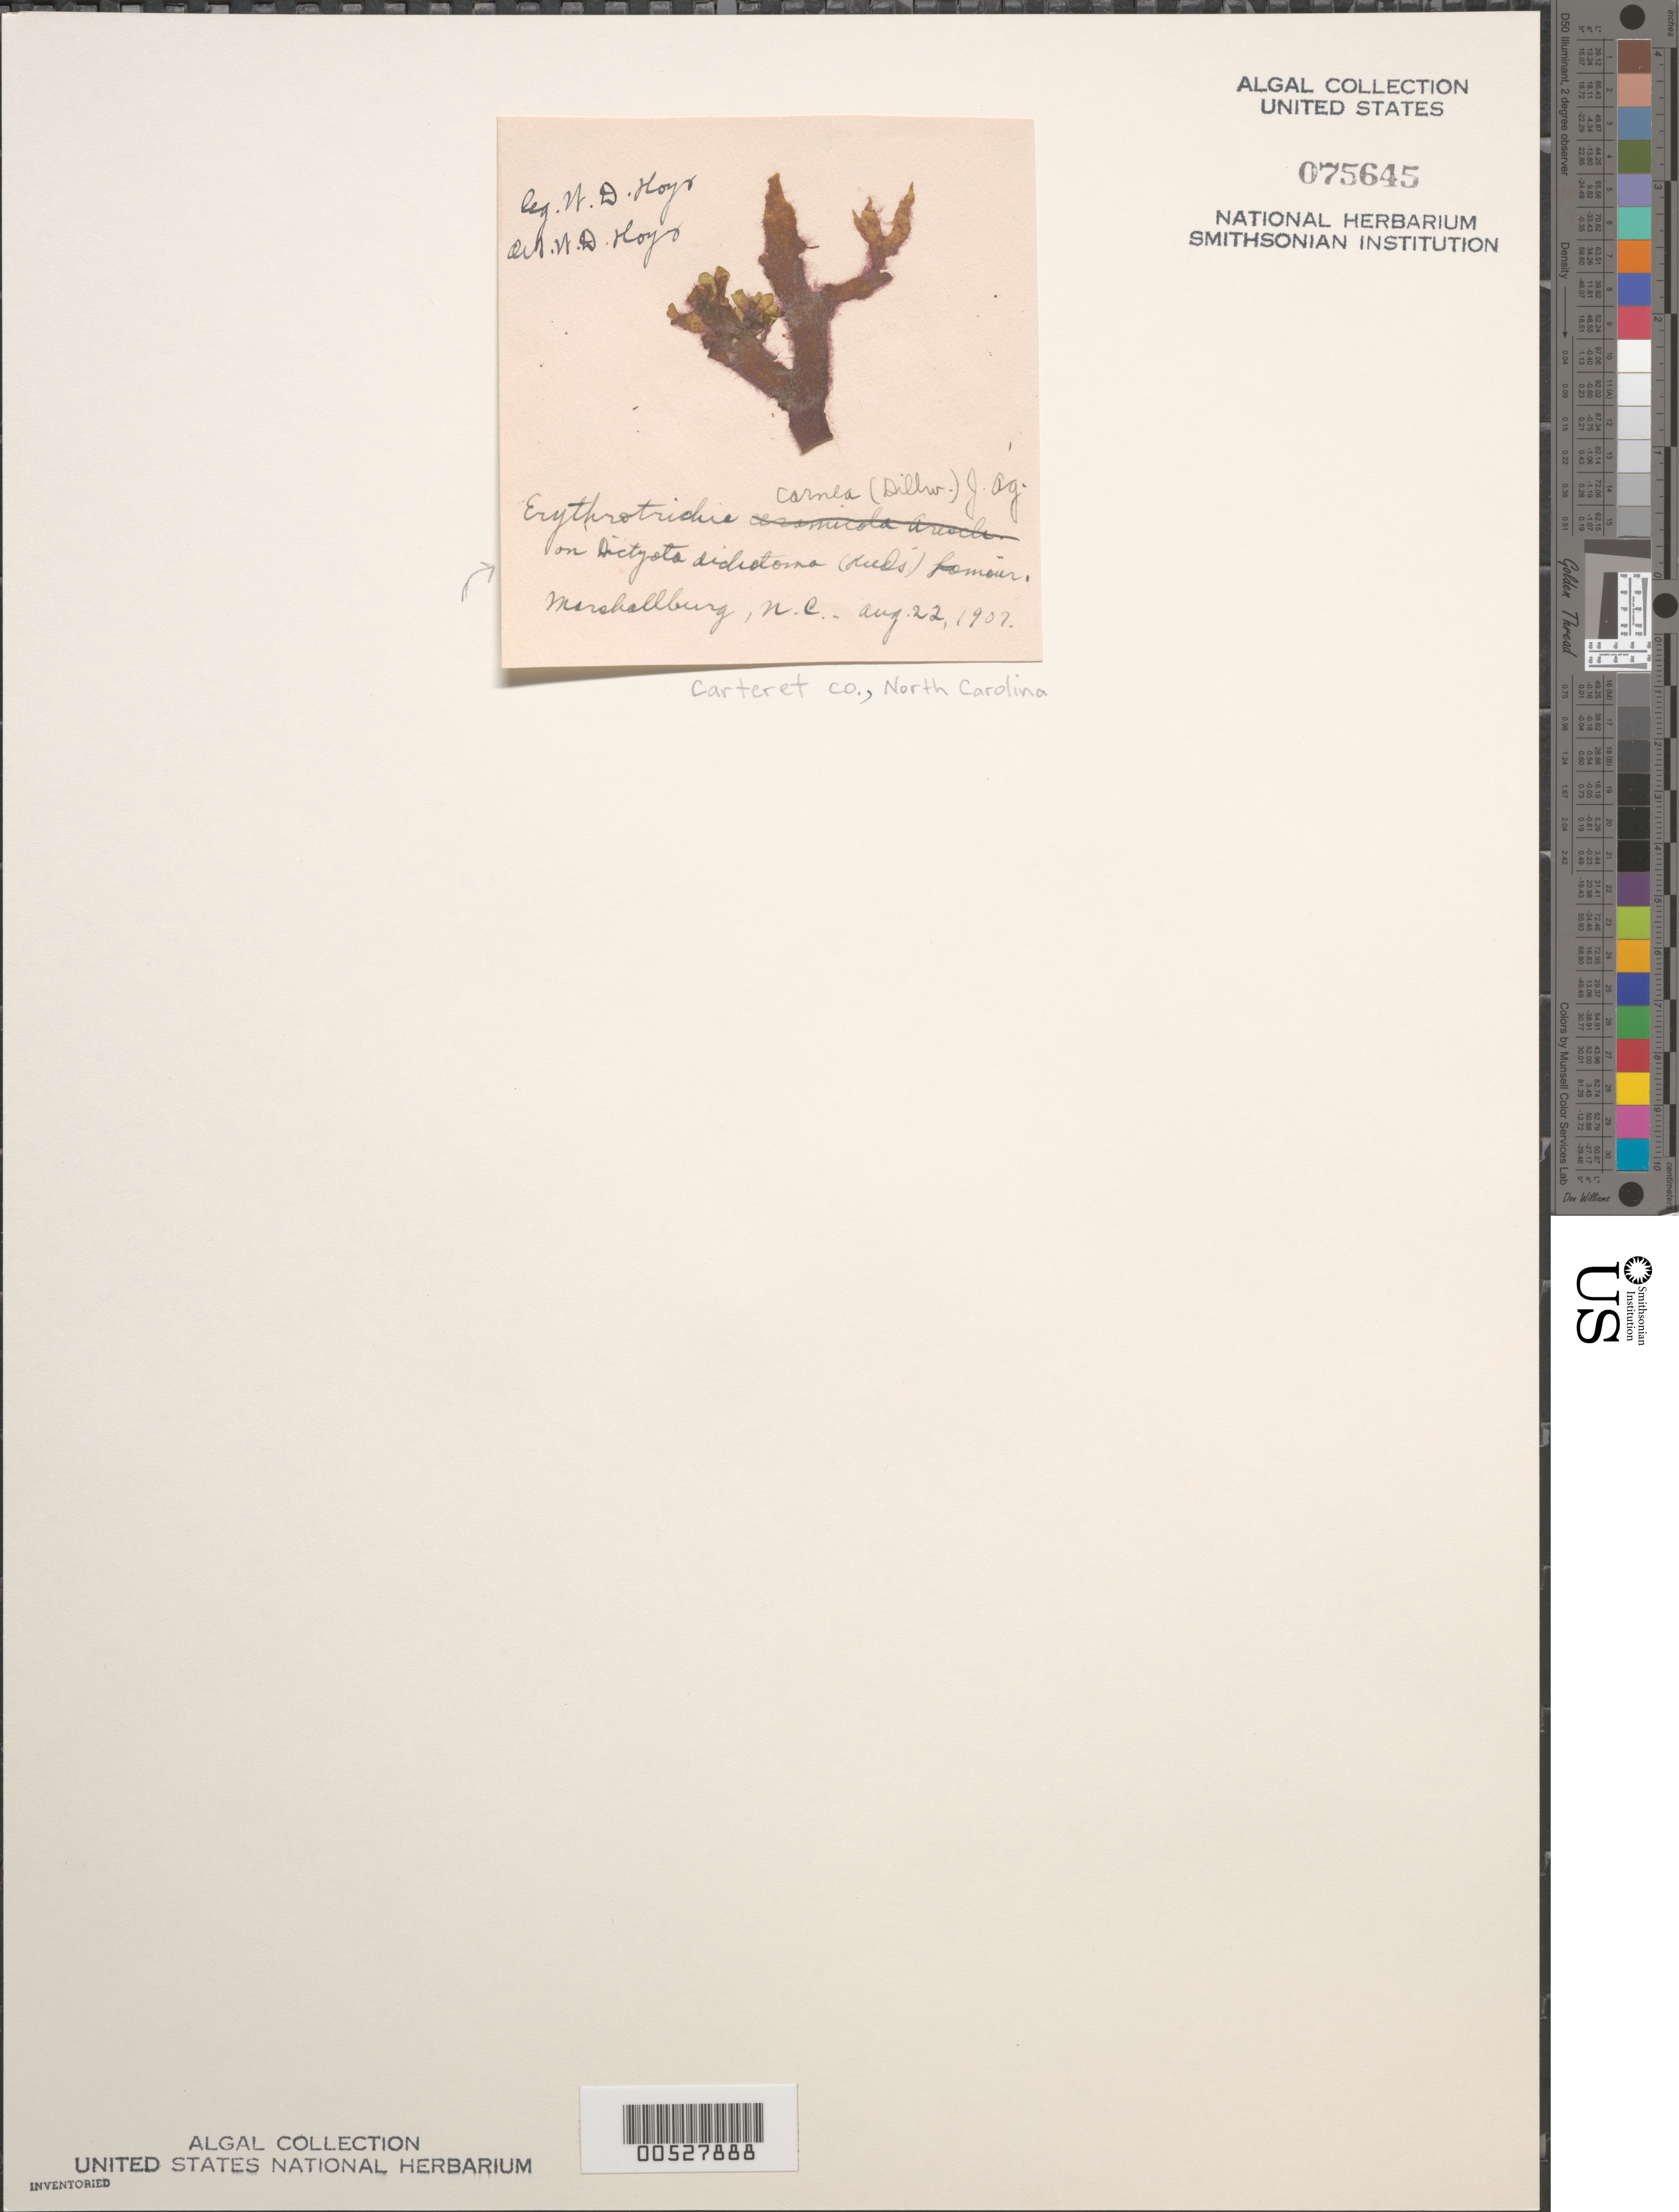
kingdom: Plantae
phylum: Rhodophyta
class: Compsopogonophyceae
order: Erythropeltidales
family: Erythrotrichiaceae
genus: Erythrotrichia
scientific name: Erythrotrichia carnea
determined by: Hoyt, W. D.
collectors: W. D. Hoyt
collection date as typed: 22 Aug 1907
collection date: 1907-08-22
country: United States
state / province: North Carolina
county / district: Carteret County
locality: Marshallburg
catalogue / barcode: US 75645